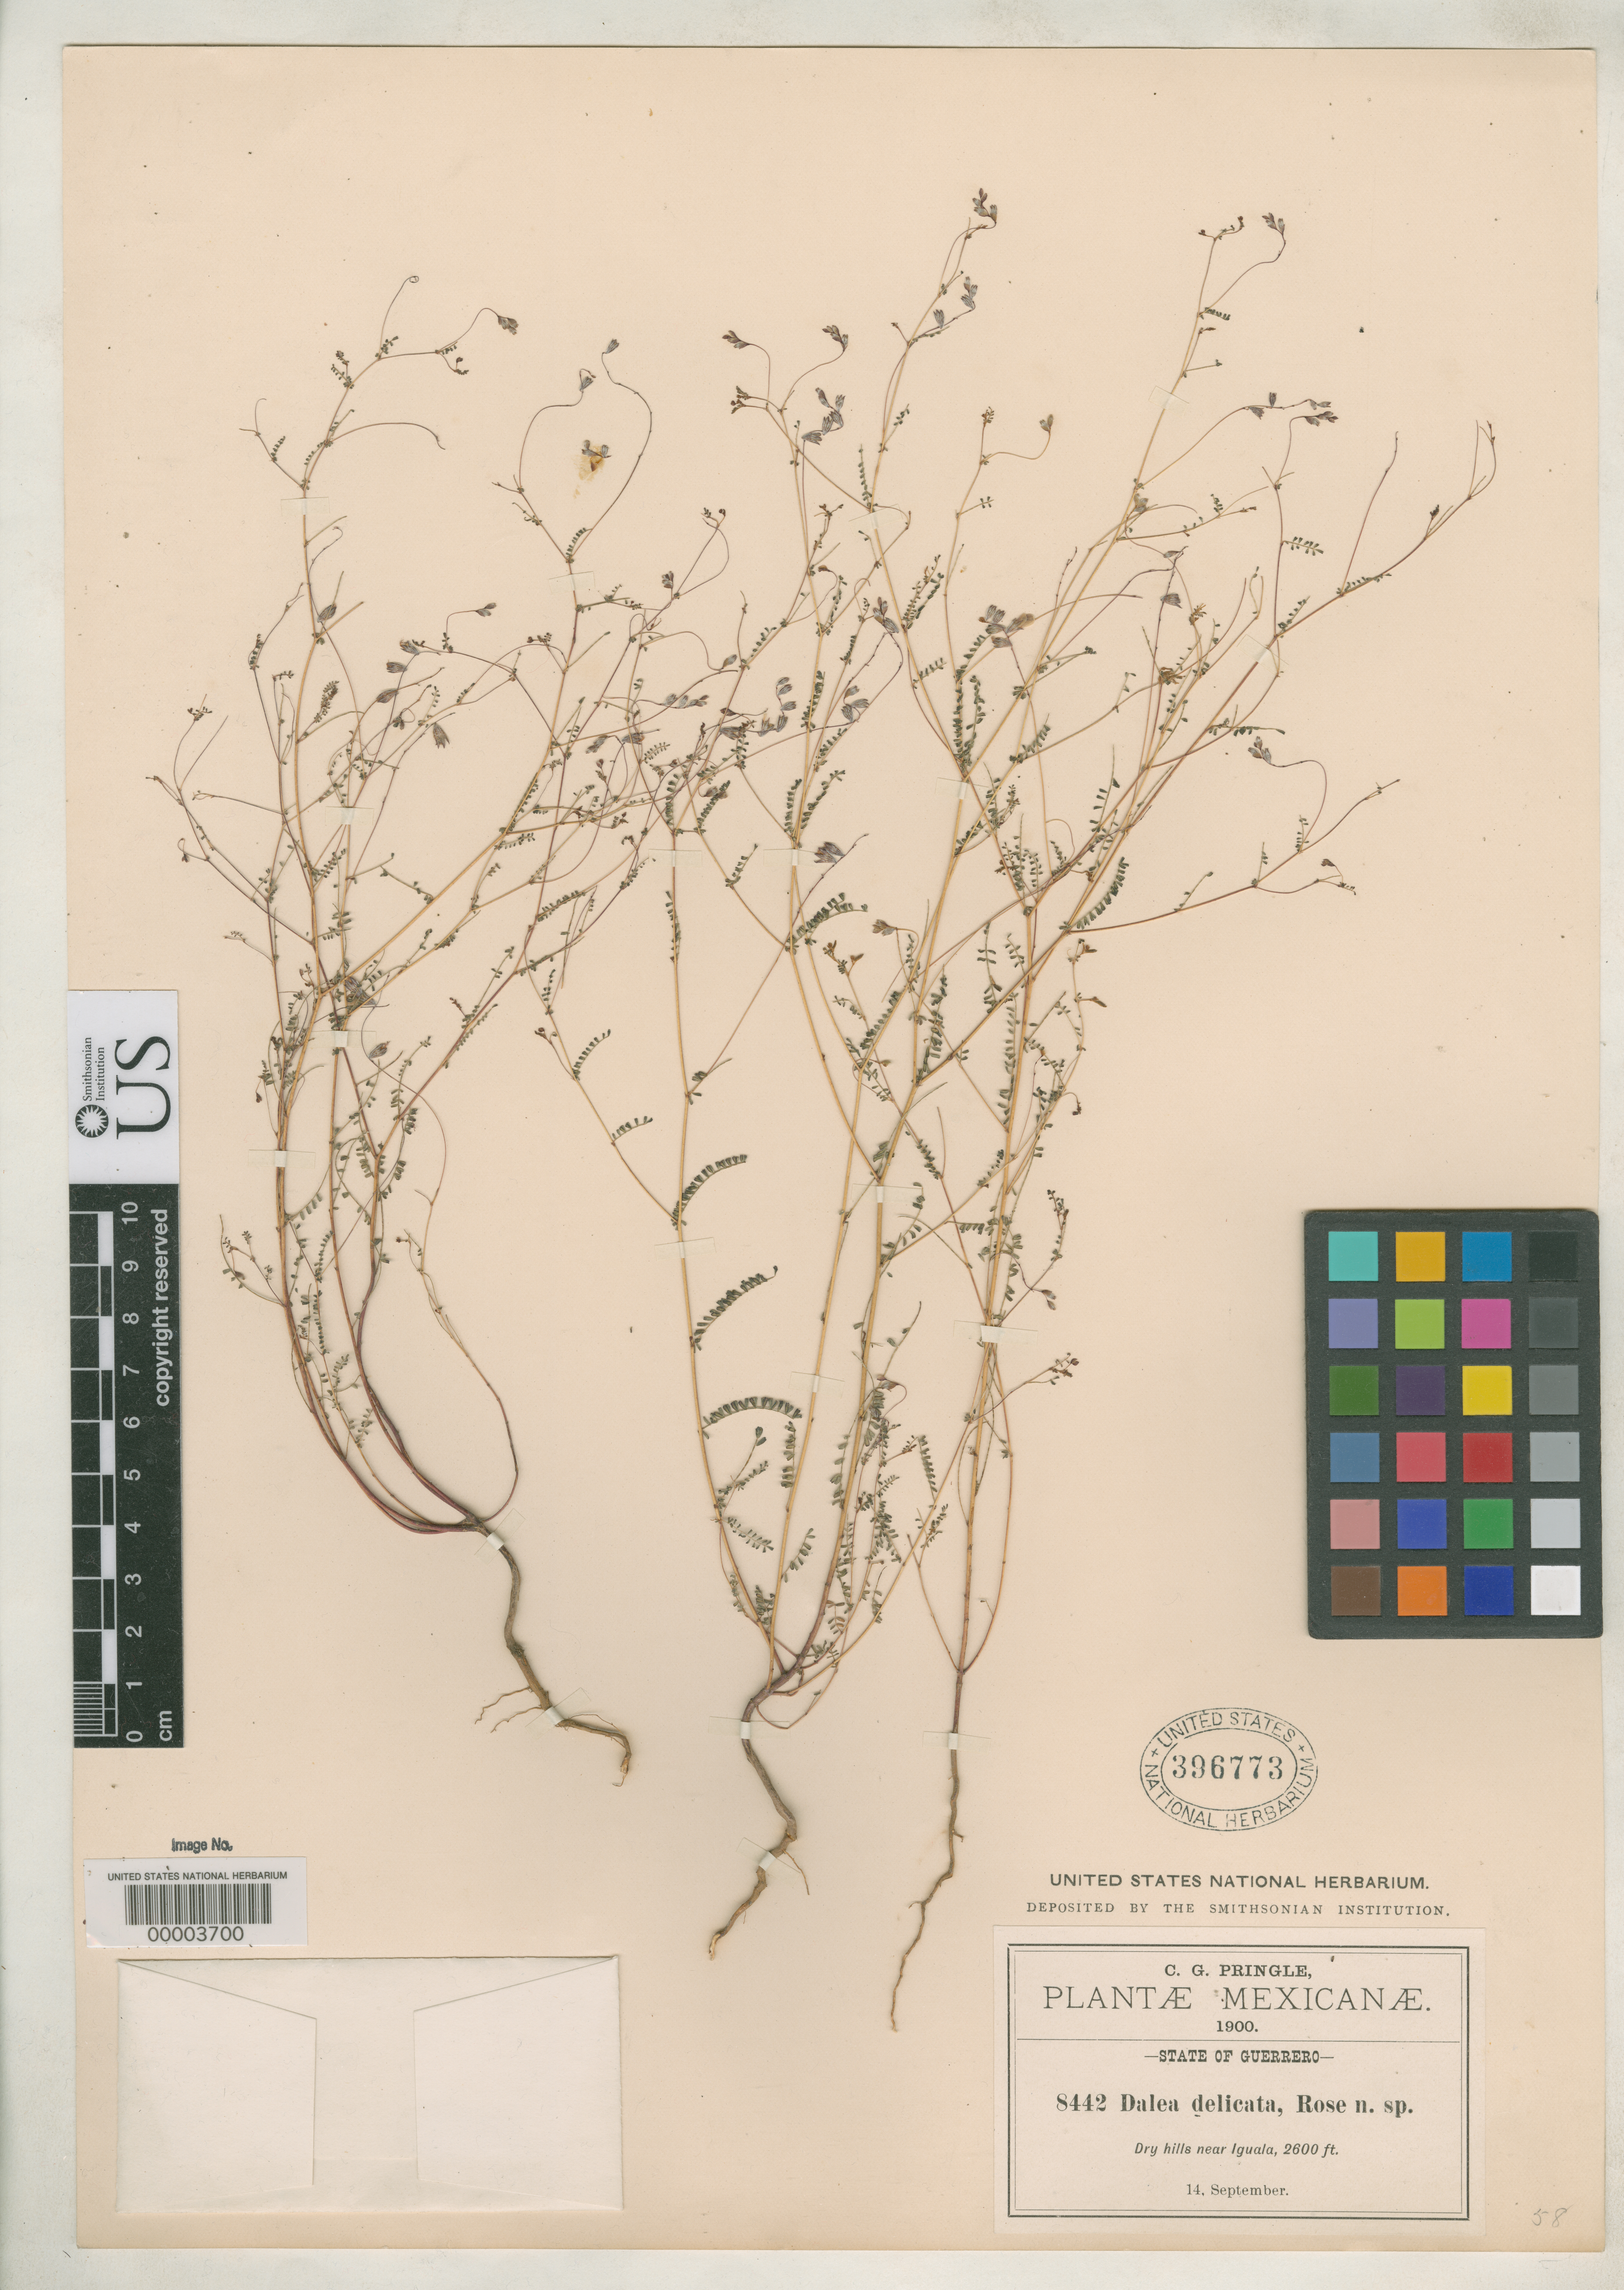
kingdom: Plantae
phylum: Tracheophyta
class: Magnoliopsida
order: Fabales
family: Fabaceae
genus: Parosela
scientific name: Parosela delicata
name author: Rose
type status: Holotype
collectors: C. G. Pringle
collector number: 8442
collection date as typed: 14 Sep 1900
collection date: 1900-09-14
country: Mexico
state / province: Guerrero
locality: Near Iquala.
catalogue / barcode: US 396773